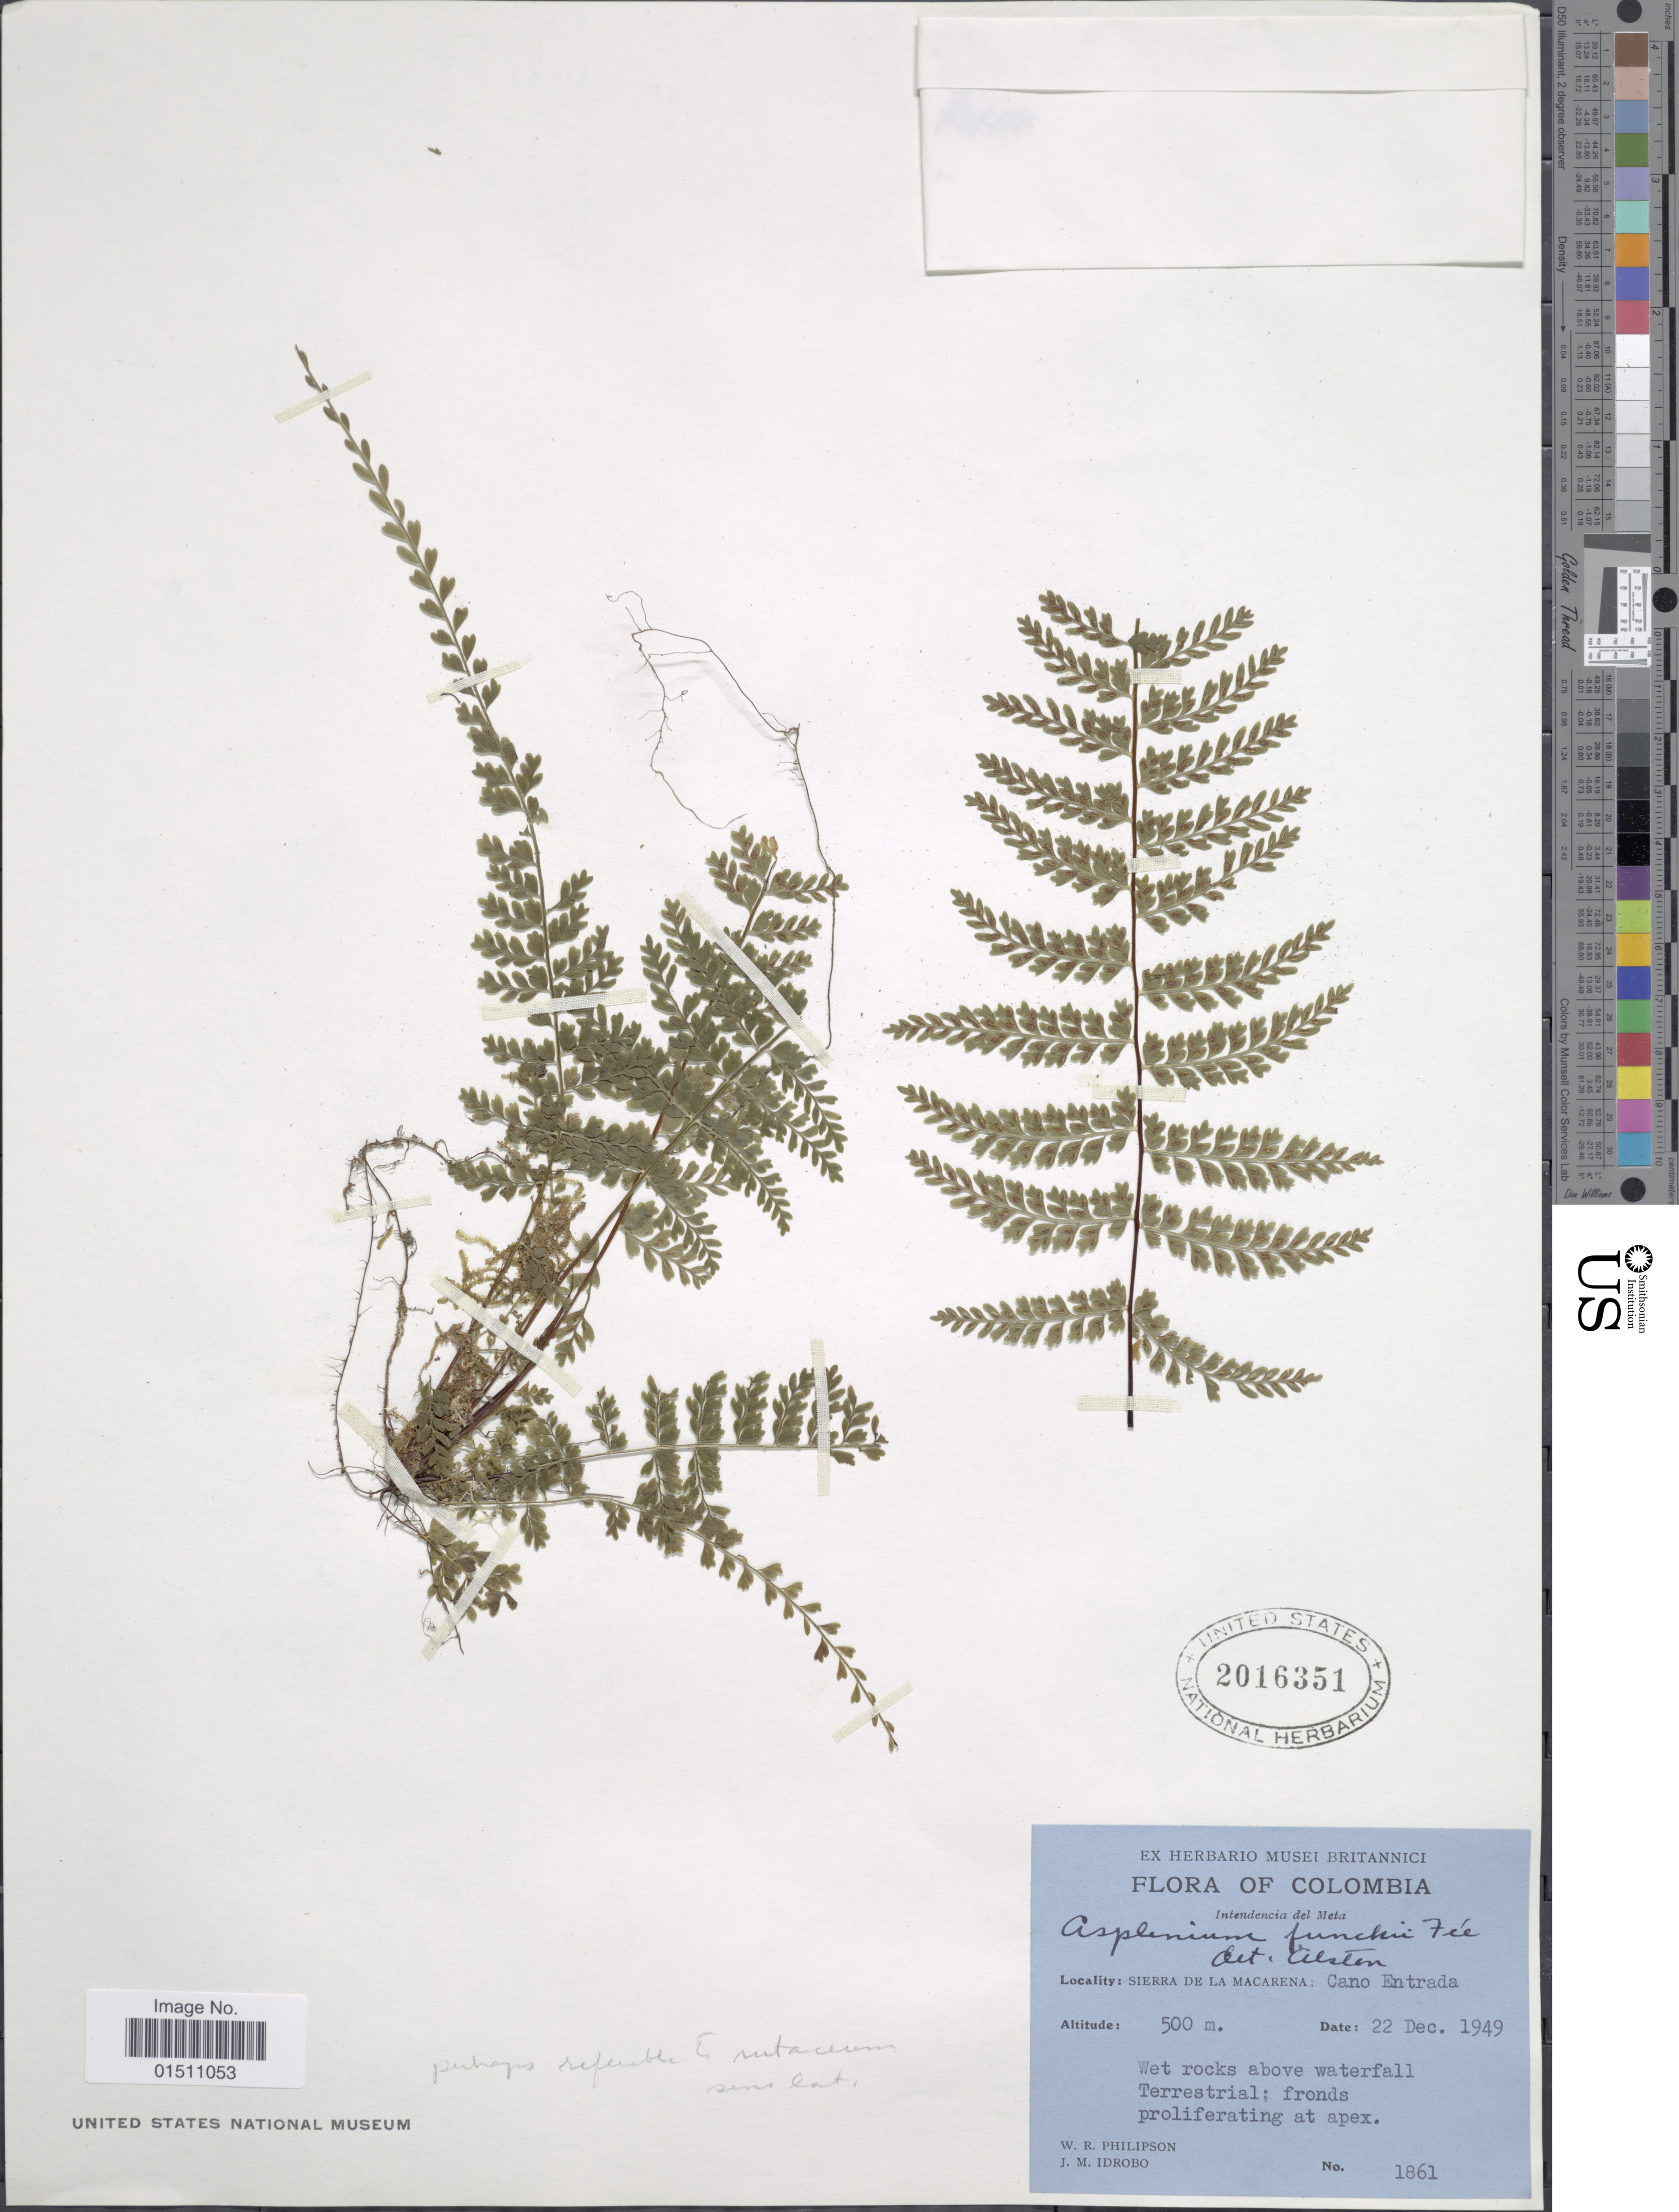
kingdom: Plantae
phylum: Tracheophyta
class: Polypodiopsida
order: Polypodiales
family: Aspleniaceae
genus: Asplenium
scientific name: Asplenium funckii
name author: Fée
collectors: W. R. Philipson & J. M. Idrobo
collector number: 1861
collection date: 1949-12-22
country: Colombia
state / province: Meta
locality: Colombia, Intendcia del Meta, Sierra de La Macarena; Cano Entrada.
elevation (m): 500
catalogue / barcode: US 2016351